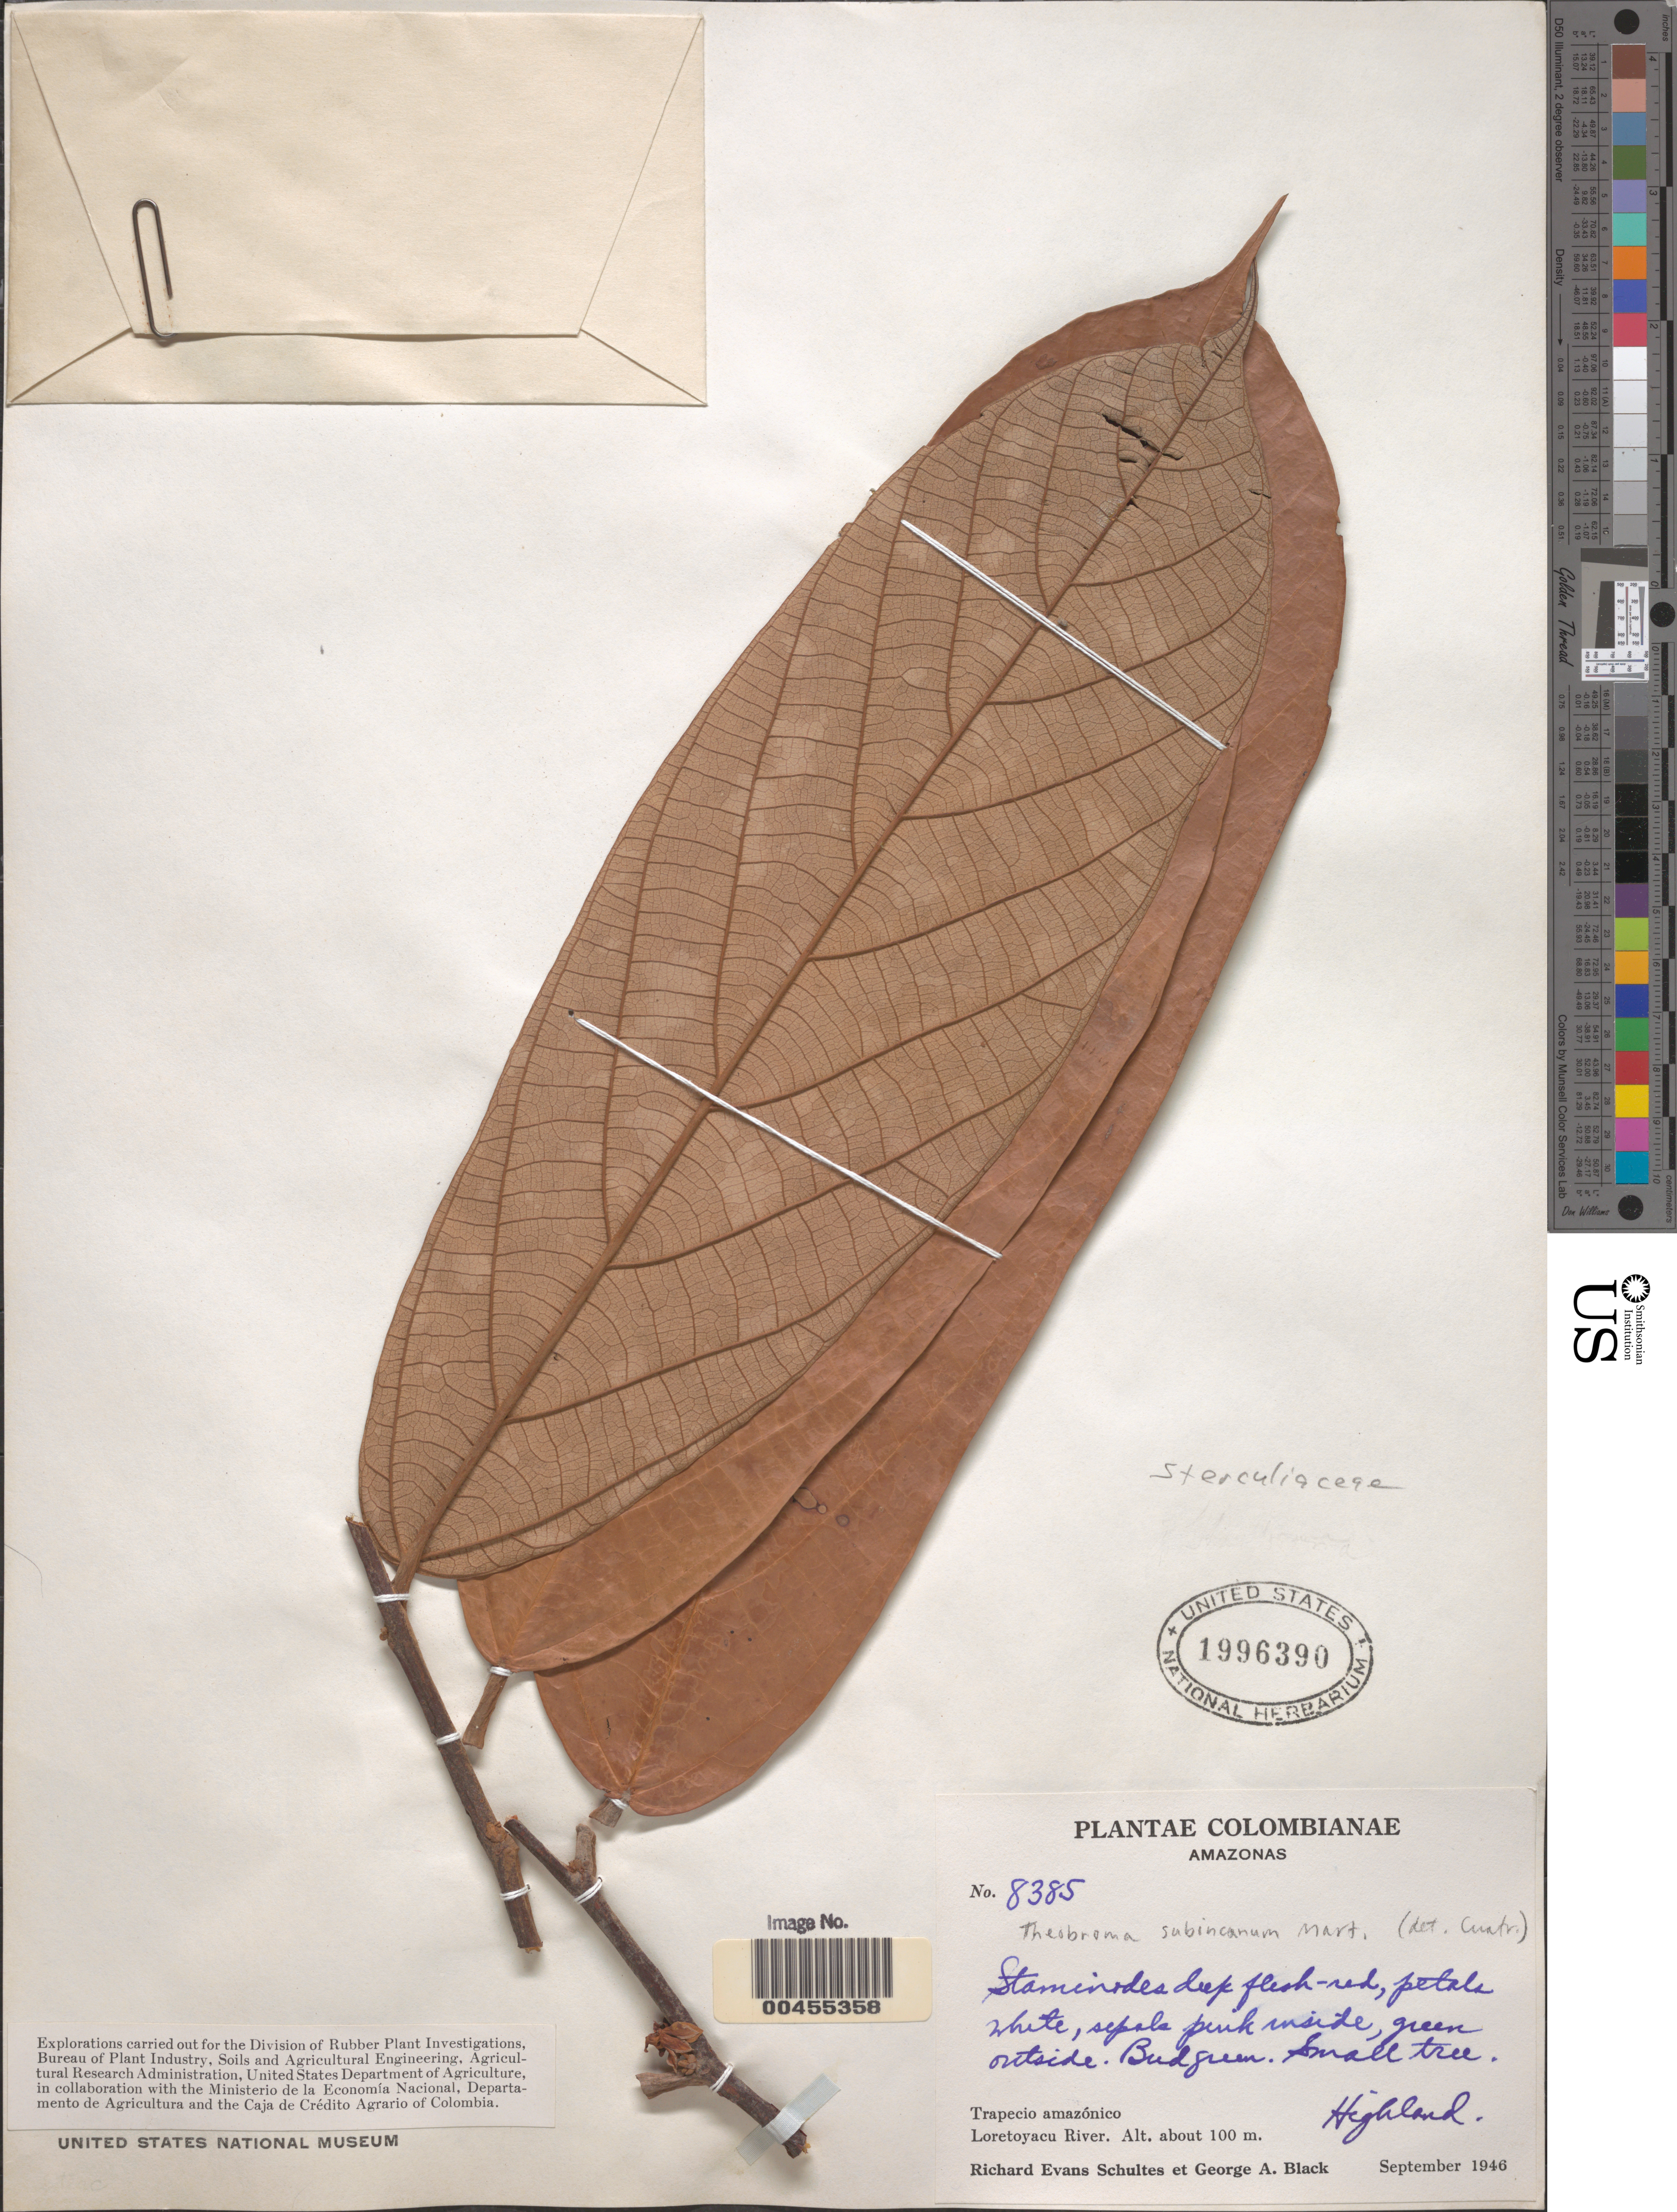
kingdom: Plantae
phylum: Tracheophyta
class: Magnoliopsida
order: Malvales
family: Malvaceae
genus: Theobroma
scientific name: Theobroma subincanum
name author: Mart.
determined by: Cuatrecasas, J.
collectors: R. E. Schultes & G. A. Black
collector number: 8385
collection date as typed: Sep 1946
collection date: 1946-09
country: Colombia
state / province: Amazônas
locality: Loreta-Yacu River.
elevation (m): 100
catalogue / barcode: US 1996390